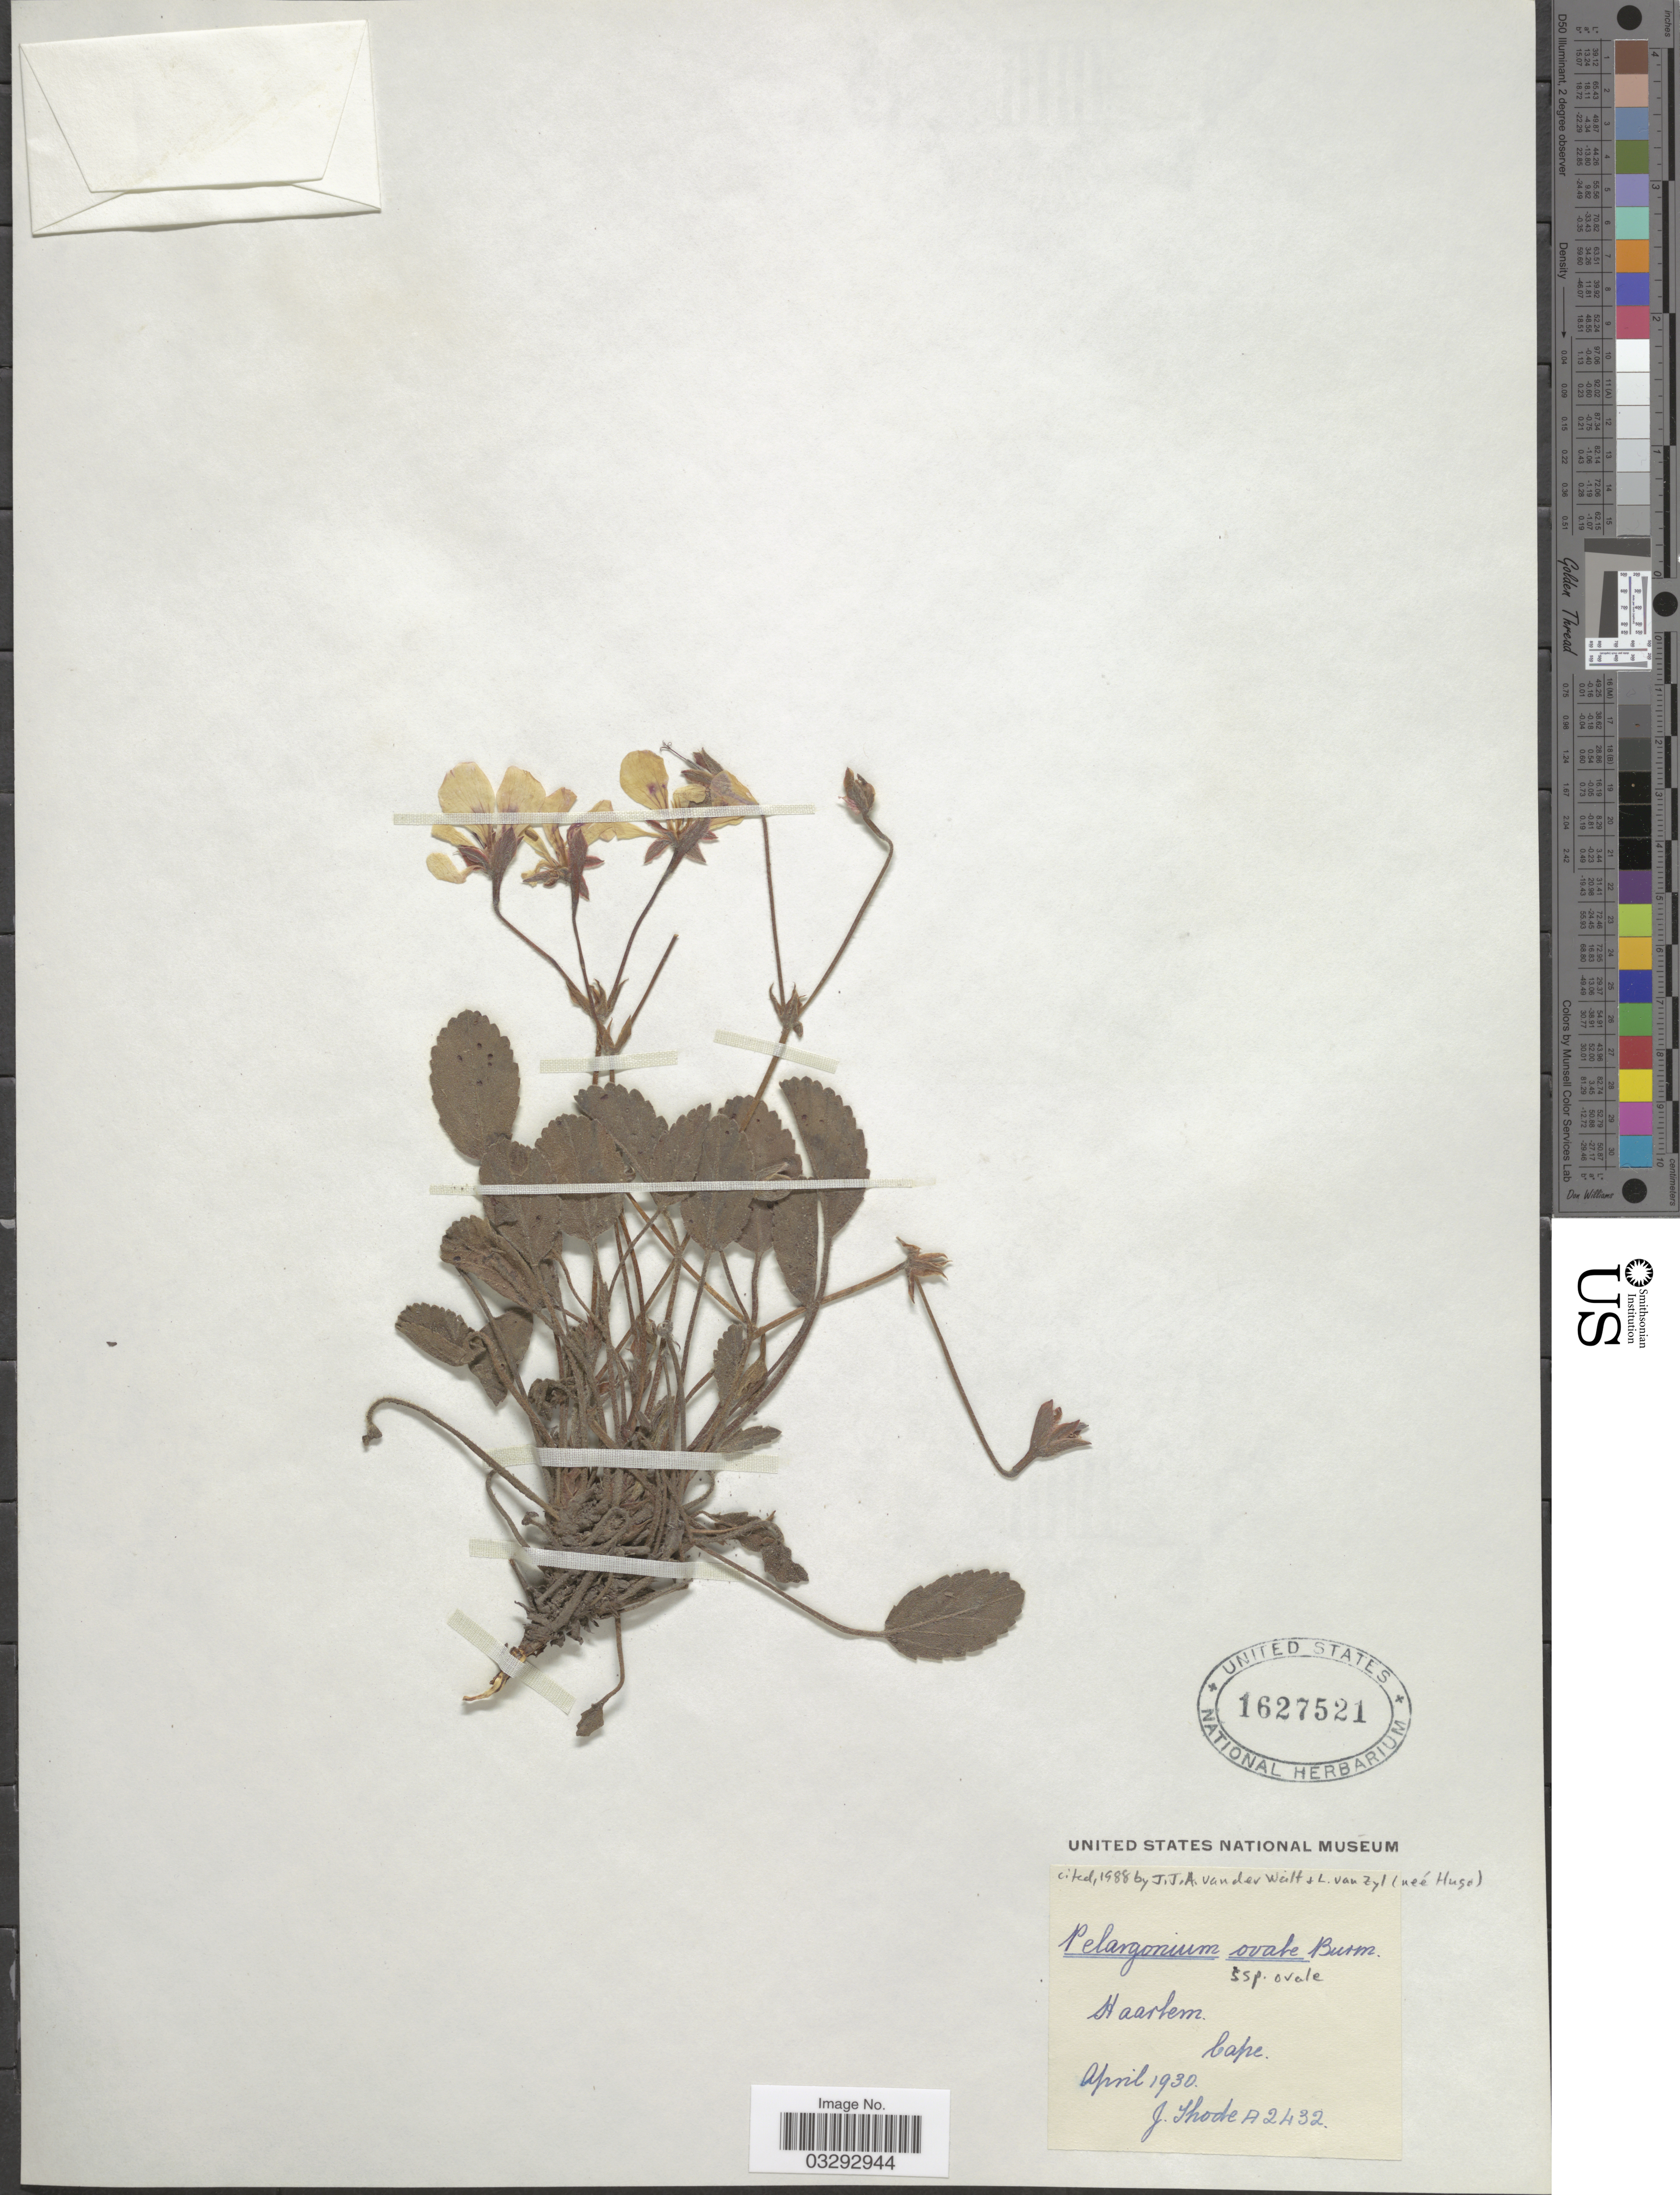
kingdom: Plantae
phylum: Tracheophyta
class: Magnoliopsida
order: Geraniales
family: Geraniaceae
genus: Pelargonium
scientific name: Pelargonium ovale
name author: (Burm. f.) L'Hér.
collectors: J. Thode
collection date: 1930-04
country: South Africa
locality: Haarlem, Cape.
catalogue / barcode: US 1627521